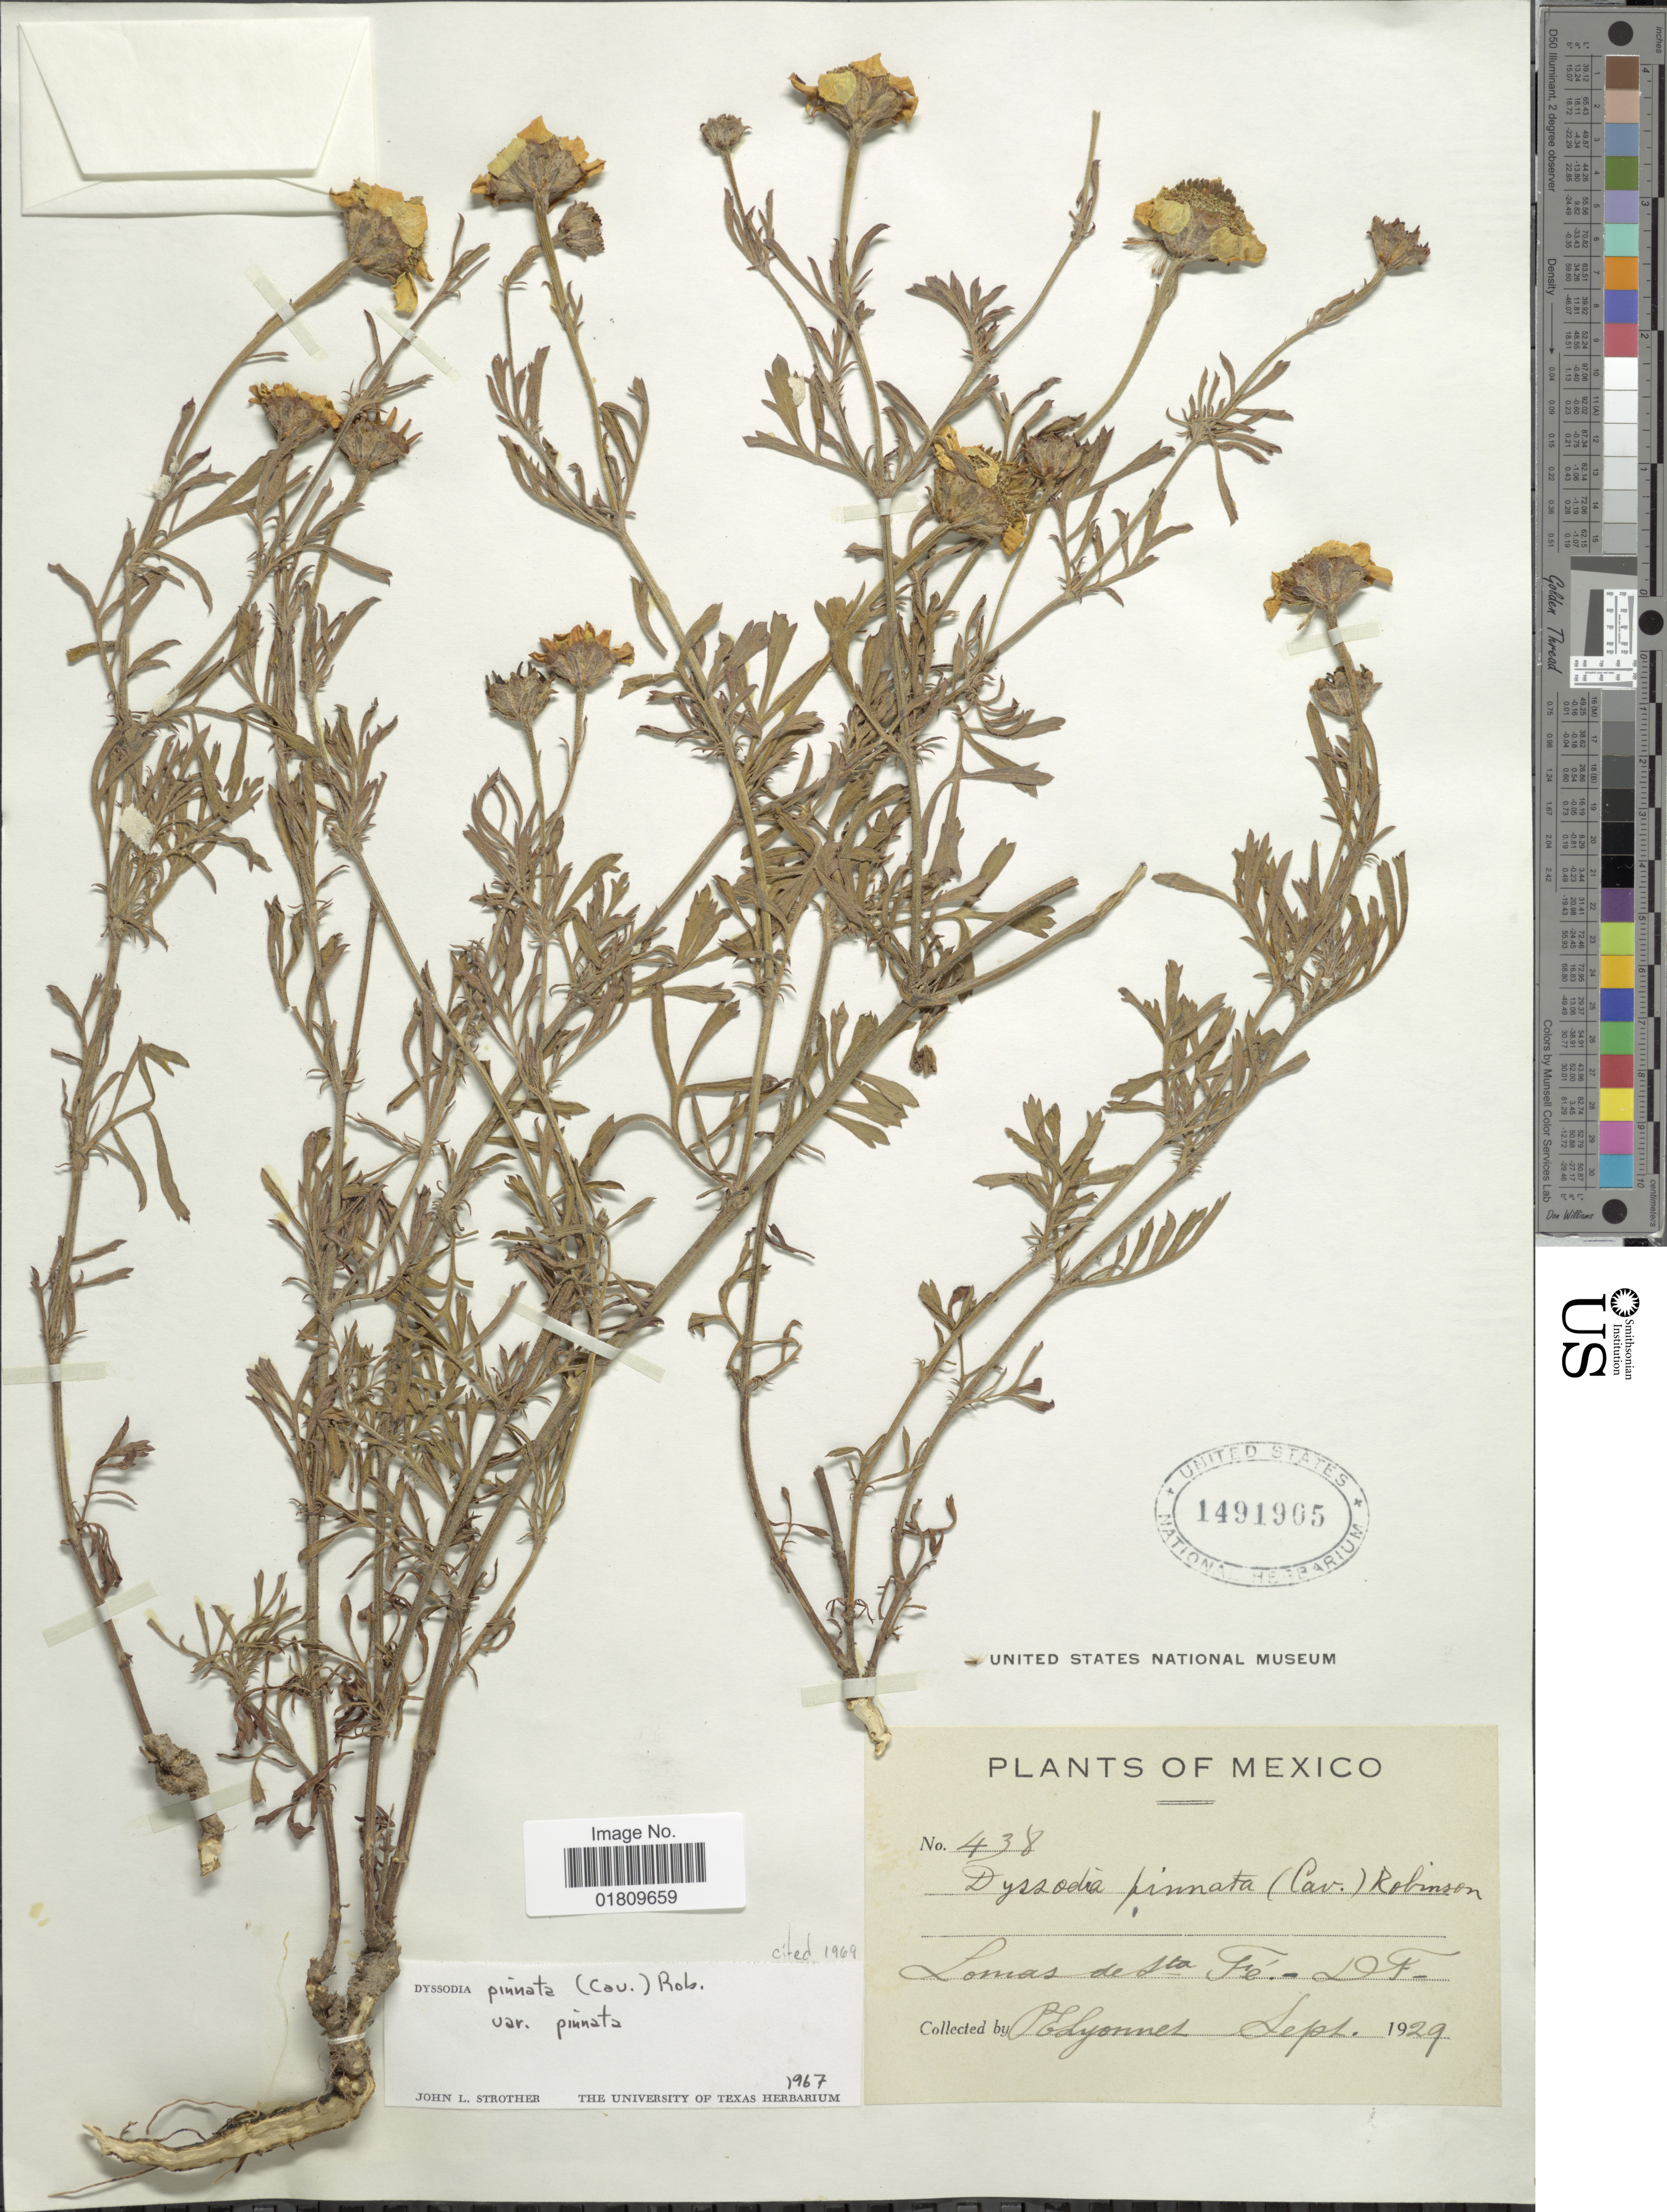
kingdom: Plantae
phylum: Tracheophyta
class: Magnoliopsida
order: Asterales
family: Asteraceae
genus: Dyssodia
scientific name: Dyssodia pinnata var. pinnata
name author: (Cav.) B.L. Rob.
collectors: P. Lyonnet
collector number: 439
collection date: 1929-09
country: Mexico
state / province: Distrito Federal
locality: Lomas de Sta. Fé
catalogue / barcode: US 1491905